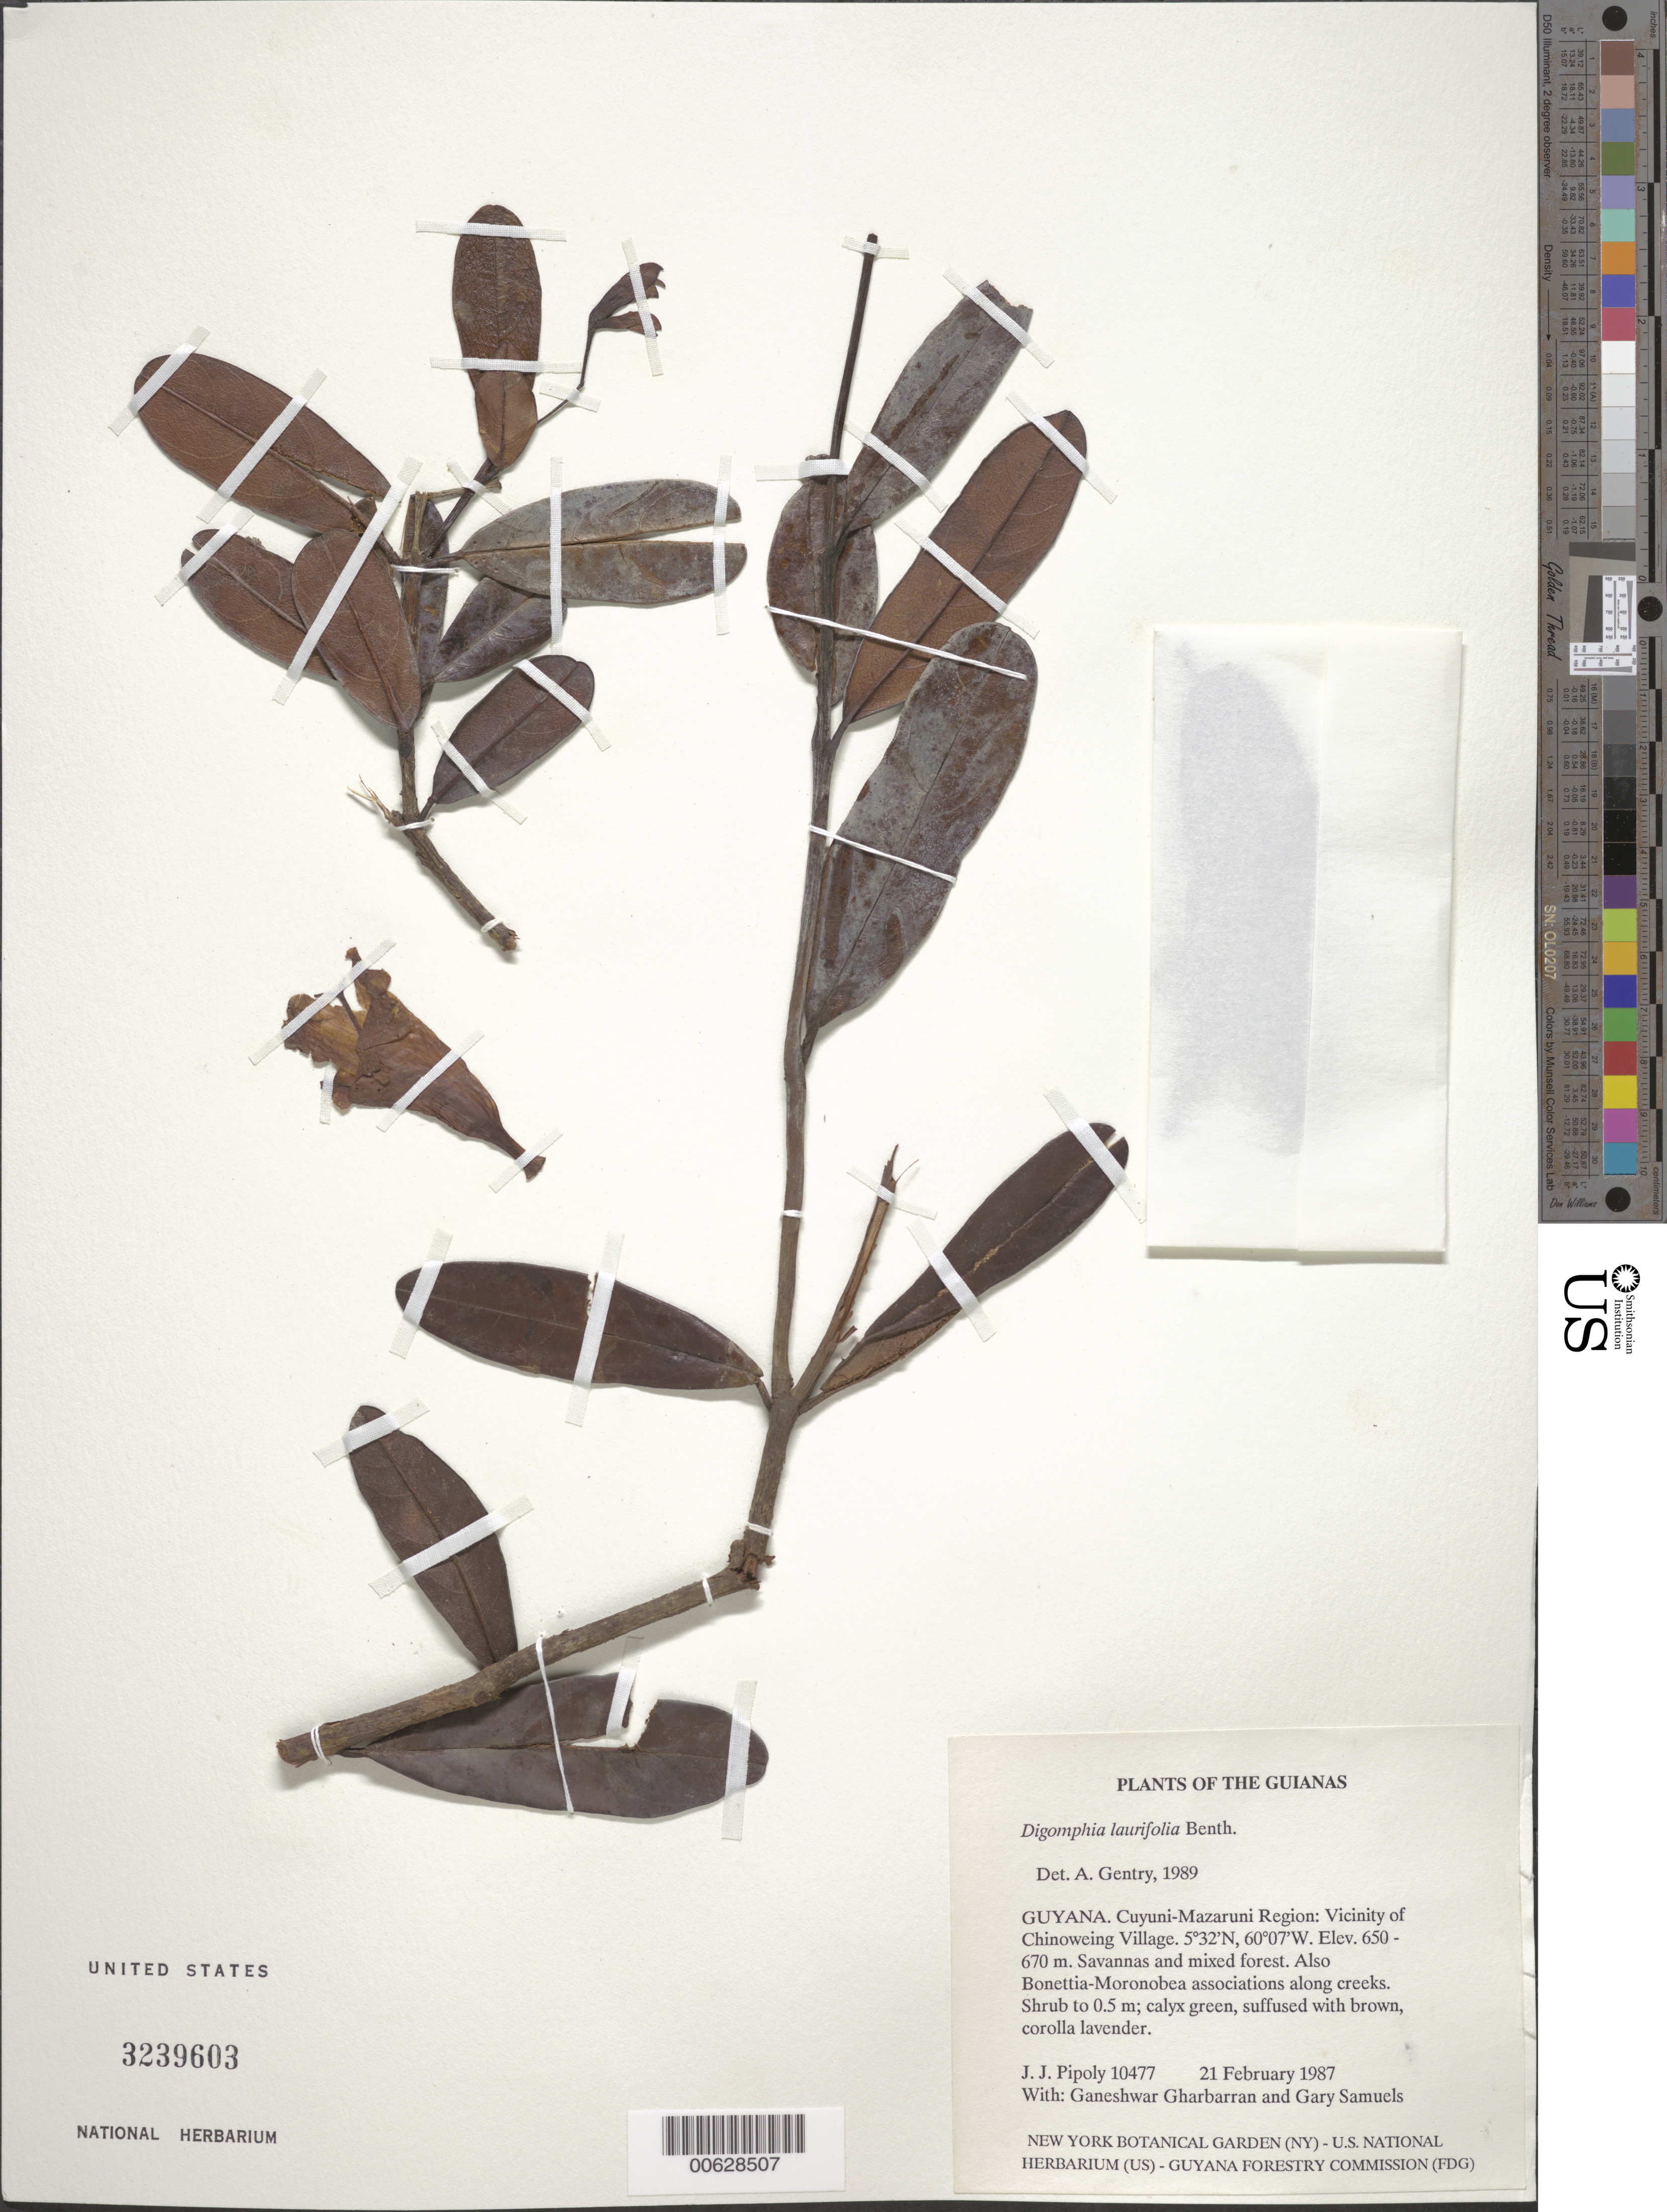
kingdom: Plantae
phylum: Tracheophyta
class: Magnoliopsida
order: Lamiales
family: Bignoniaceae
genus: Digomphia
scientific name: Digomphia laurifolia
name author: Benth.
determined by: Gentry, A. H.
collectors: J. J. Pipoly, G. Gharbarran & G. Samuels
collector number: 10477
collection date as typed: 21 February 1987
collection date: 1987-02-21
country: Guyana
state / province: Cuyuni-Mazaruni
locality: Vicinity of Chinoweing Village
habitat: Savannas and mixed forest. Also Bonnetia-Moronobea associations along creeks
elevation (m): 650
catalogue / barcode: US 3239603